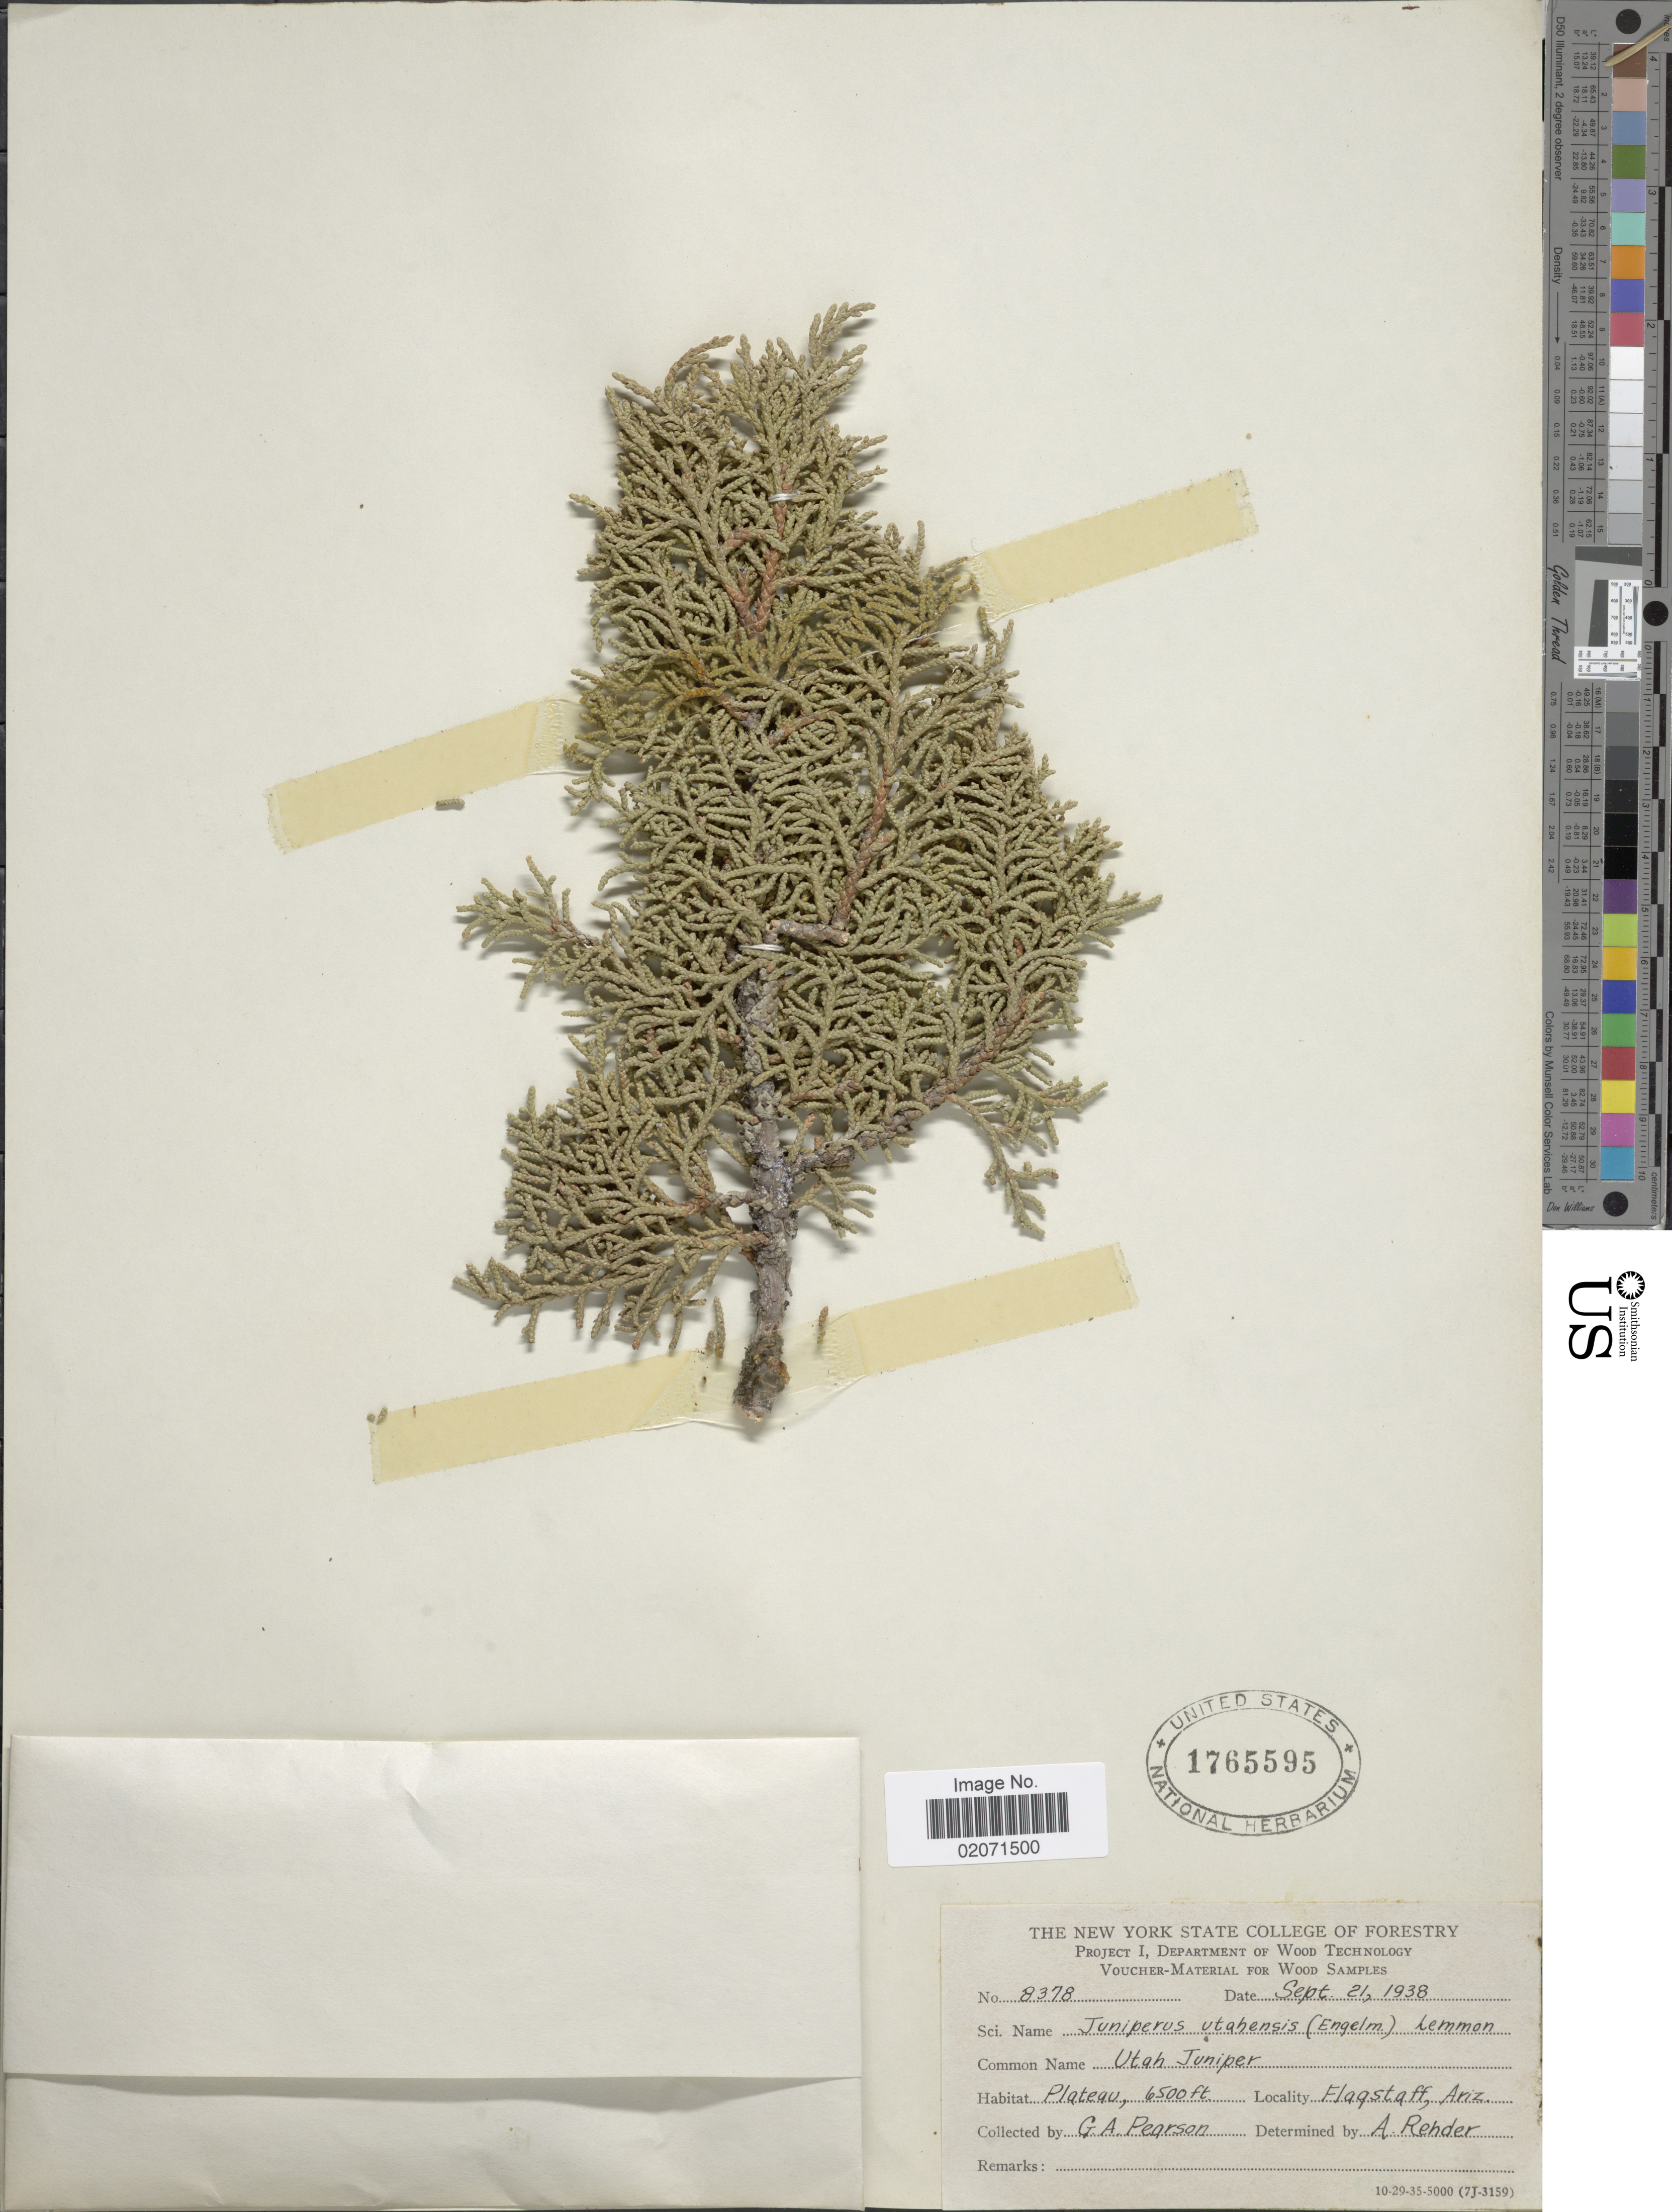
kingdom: Plantae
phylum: Tracheophyta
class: Pinopsida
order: Pinales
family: Cupressaceae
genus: Juniperus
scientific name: Juniperus osteosperma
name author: (Torr.) Little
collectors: G. Pearson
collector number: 8378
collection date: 1938-09-21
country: United States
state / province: Arizona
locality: Flagstaff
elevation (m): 1981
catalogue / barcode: US 1765595